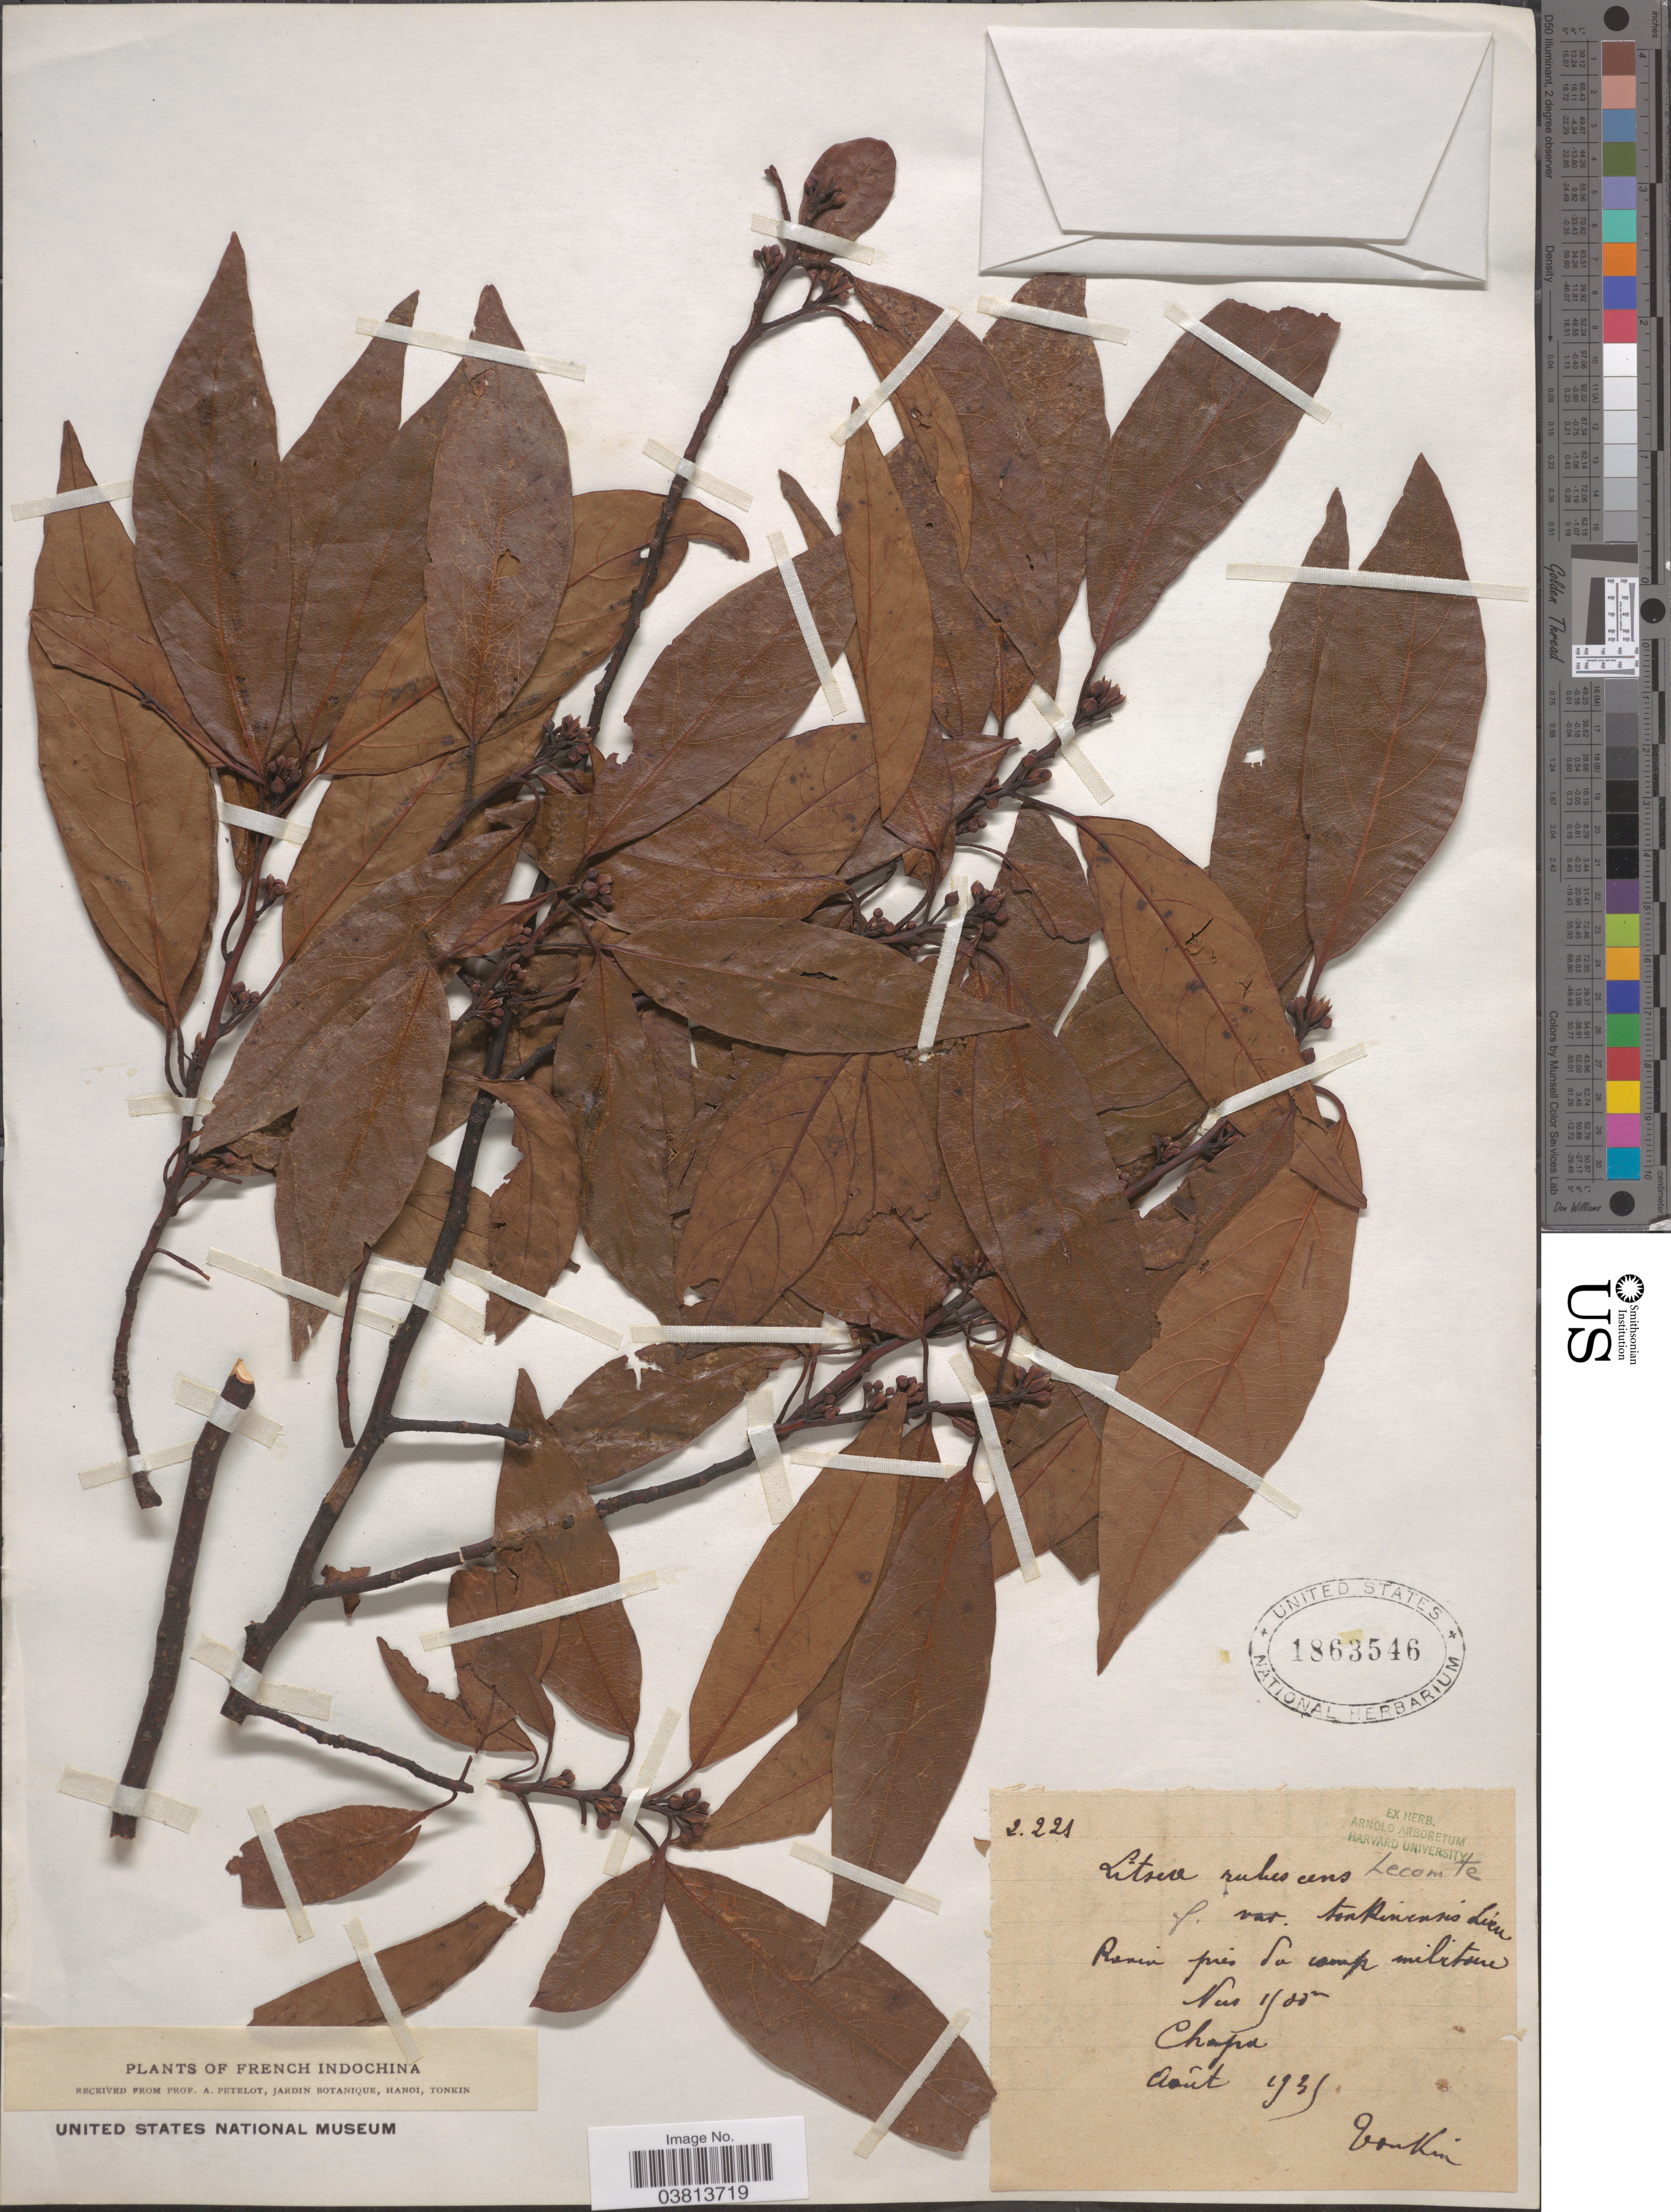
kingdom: Plantae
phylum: Tracheophyta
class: Magnoliopsida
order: Laurales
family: Lauraceae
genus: Litsea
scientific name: Litsea rubescens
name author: Lecomte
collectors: P. A. Pételot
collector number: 2221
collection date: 1935-08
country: Vietnam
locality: French Indochina. CRsvin pres du camp militare Chapa.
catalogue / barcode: US 1863546